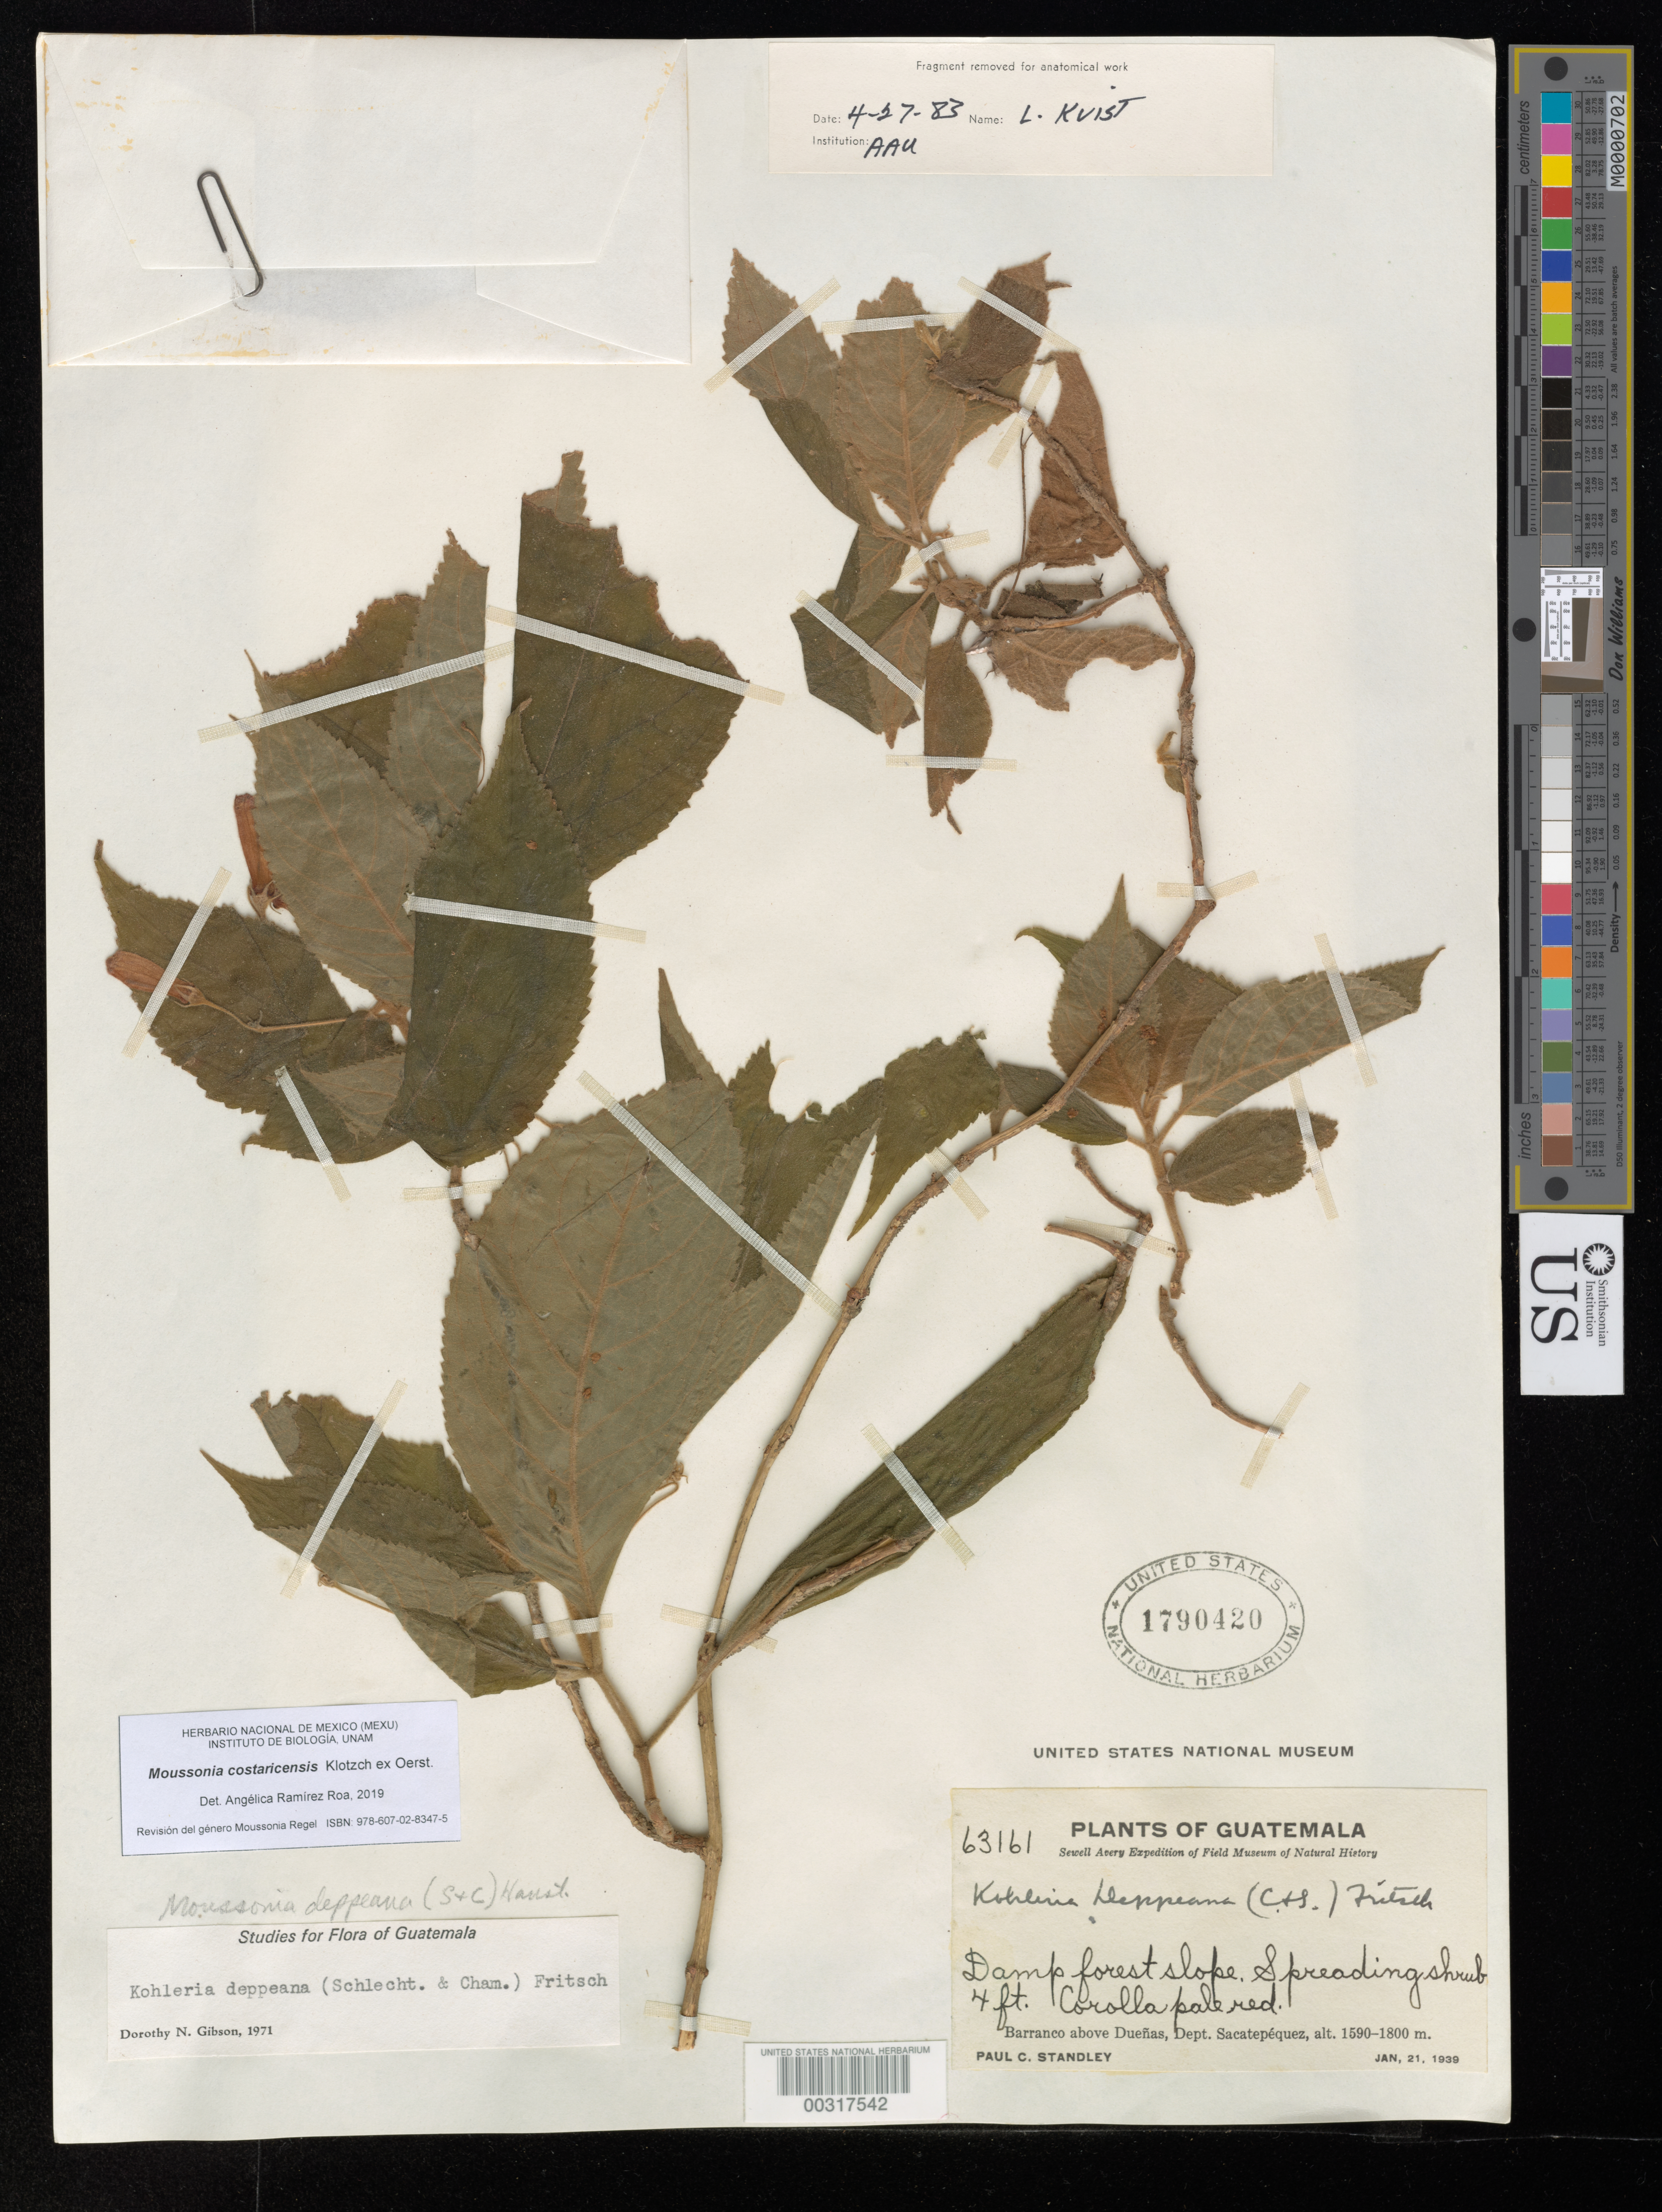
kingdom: Plantae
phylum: Tracheophyta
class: Magnoliopsida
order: Lamiales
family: Gesneriaceae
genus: Moussonia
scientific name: Moussonia costaricensis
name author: Klotzsch ex Oerst.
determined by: Ramírez-Roa, A.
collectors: P. C. Standley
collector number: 63161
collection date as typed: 21 Jan 1939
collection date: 1939-01-21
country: Guatemala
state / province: Sacatepéquez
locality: Barranco above Duenas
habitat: Damp forest slope.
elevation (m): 1590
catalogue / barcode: US 1790420